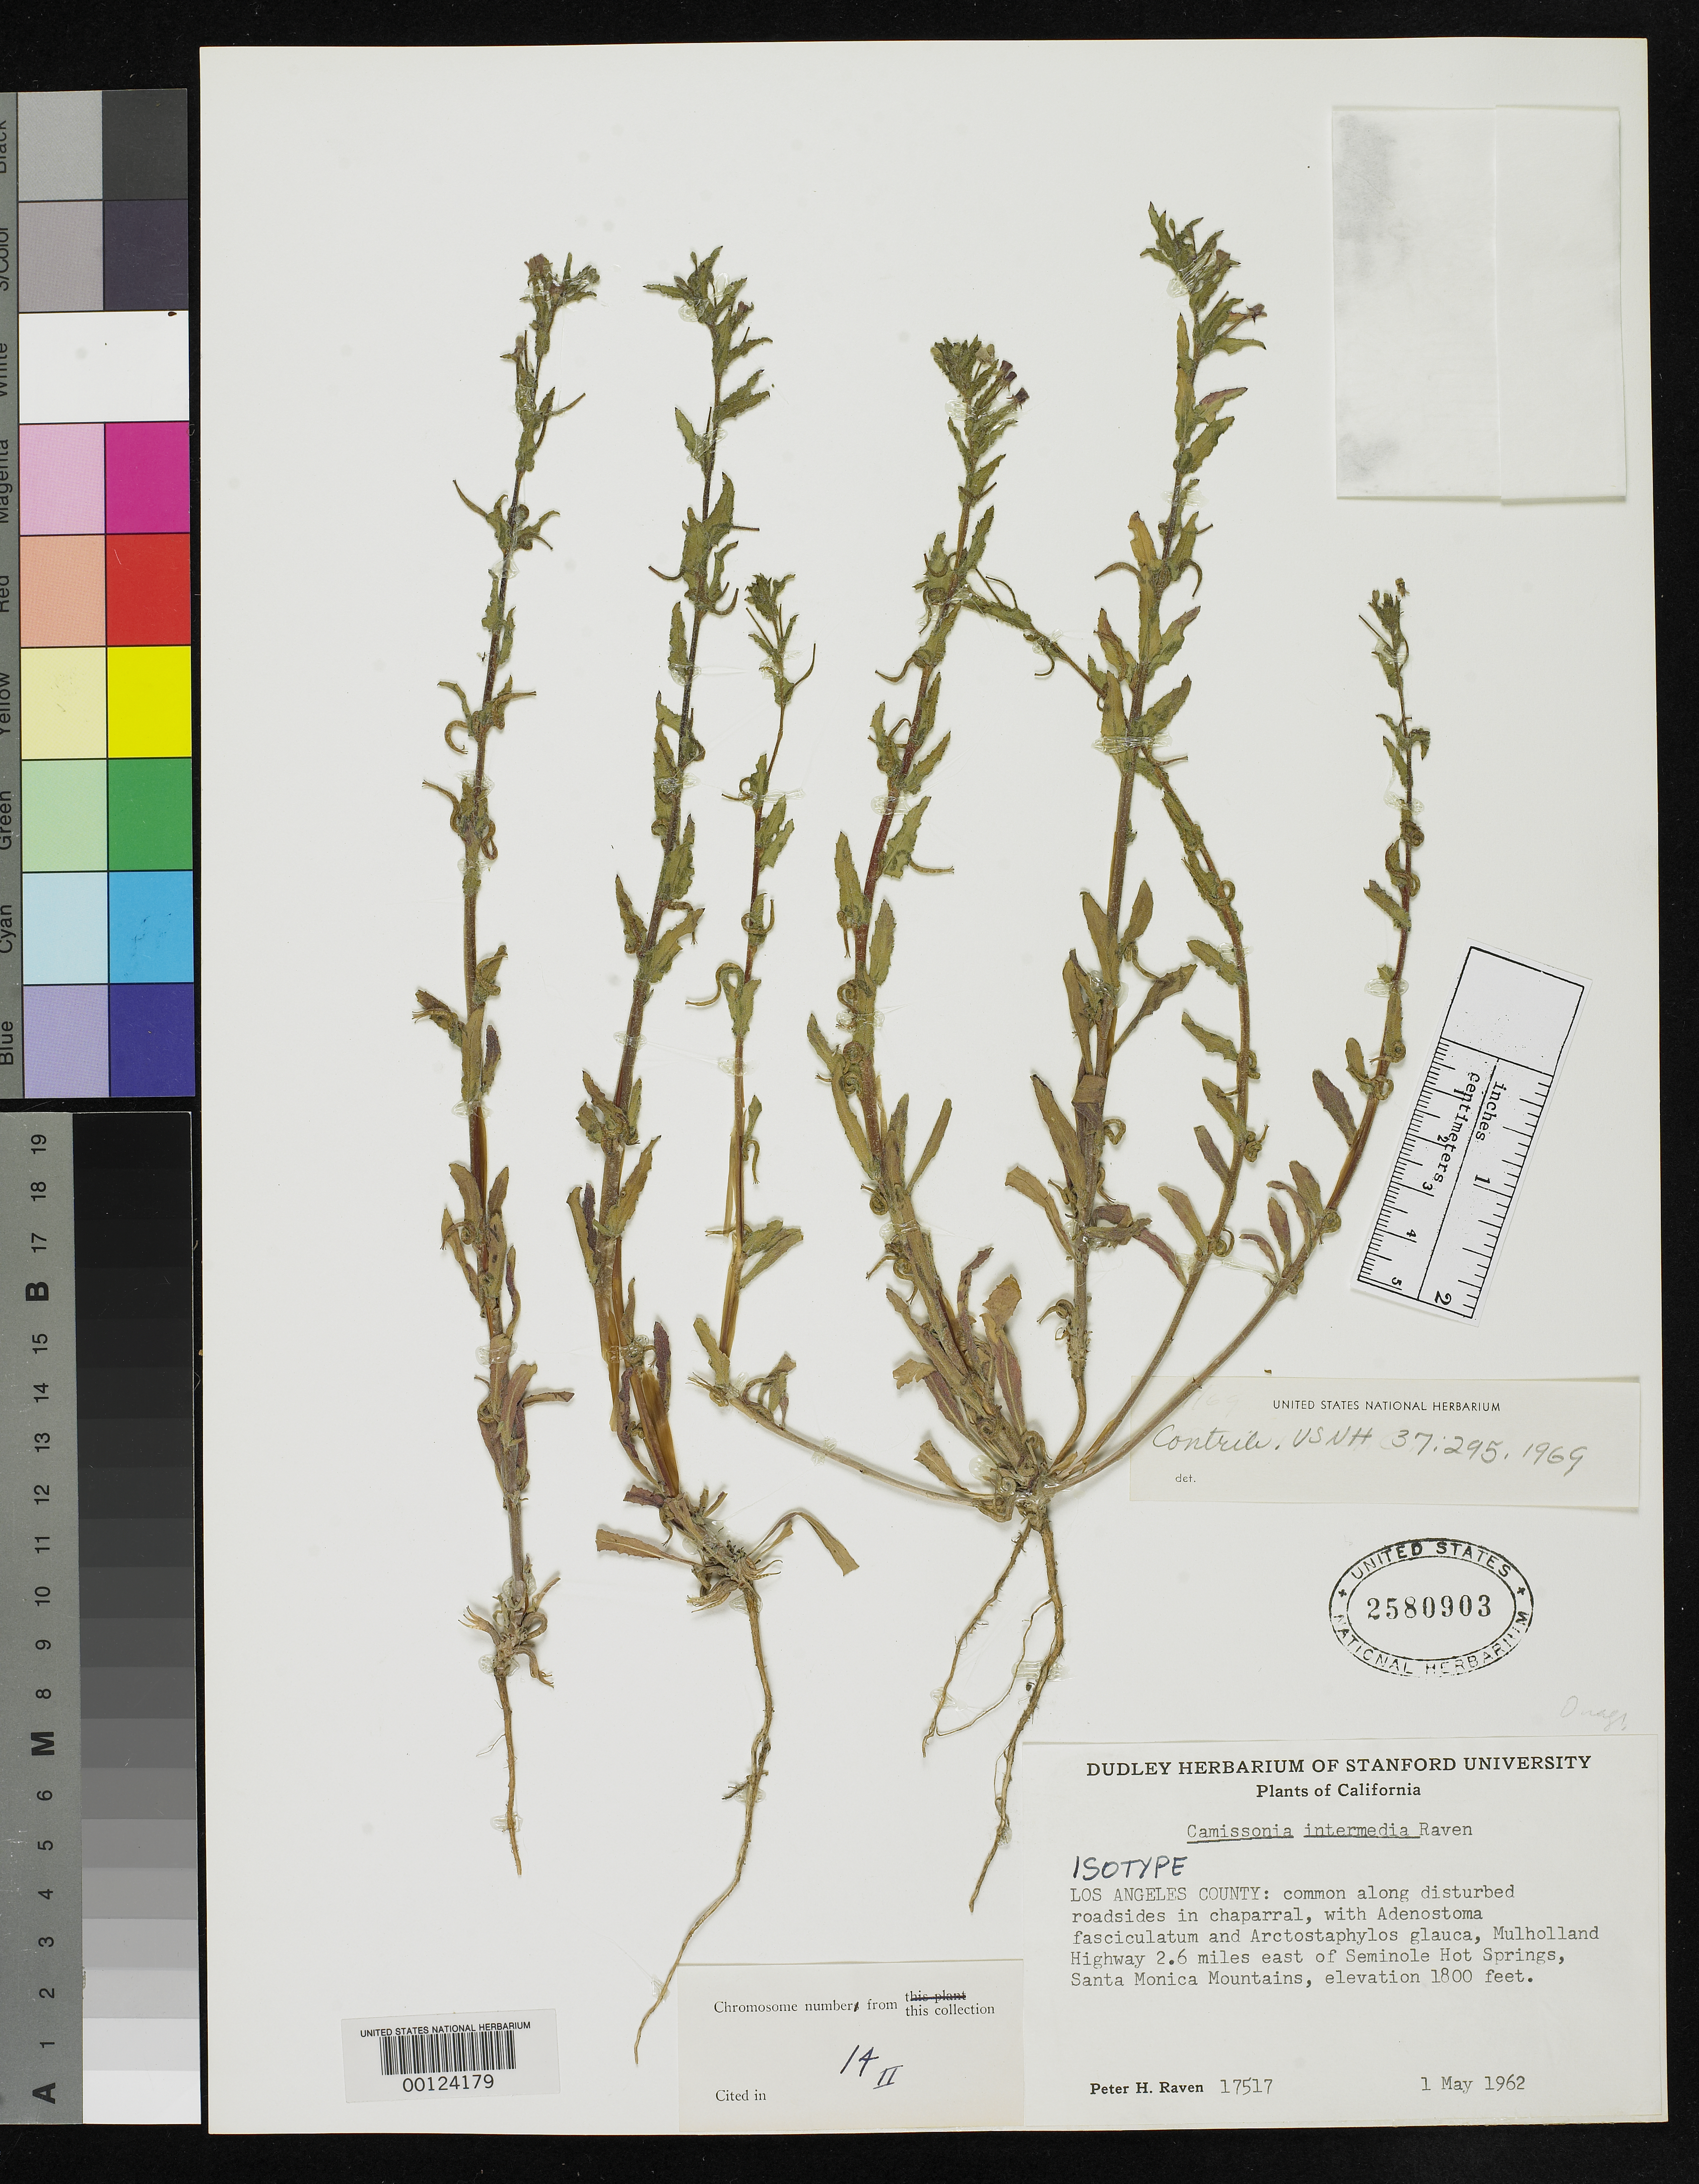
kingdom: Plantae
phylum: Tracheophyta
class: Magnoliopsida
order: Myrtales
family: Onagraceae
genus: Camissonia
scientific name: Camissonia intermedia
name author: P.H. Raven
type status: Isotype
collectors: P. H. Raven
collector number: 17517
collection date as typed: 01 May 1962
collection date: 1962-05-01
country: United States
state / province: California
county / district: Los Angeles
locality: Mulholland Drive, east of Seminole Hot Springs, Santa Monica Mts.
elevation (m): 549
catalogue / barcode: US 2580903